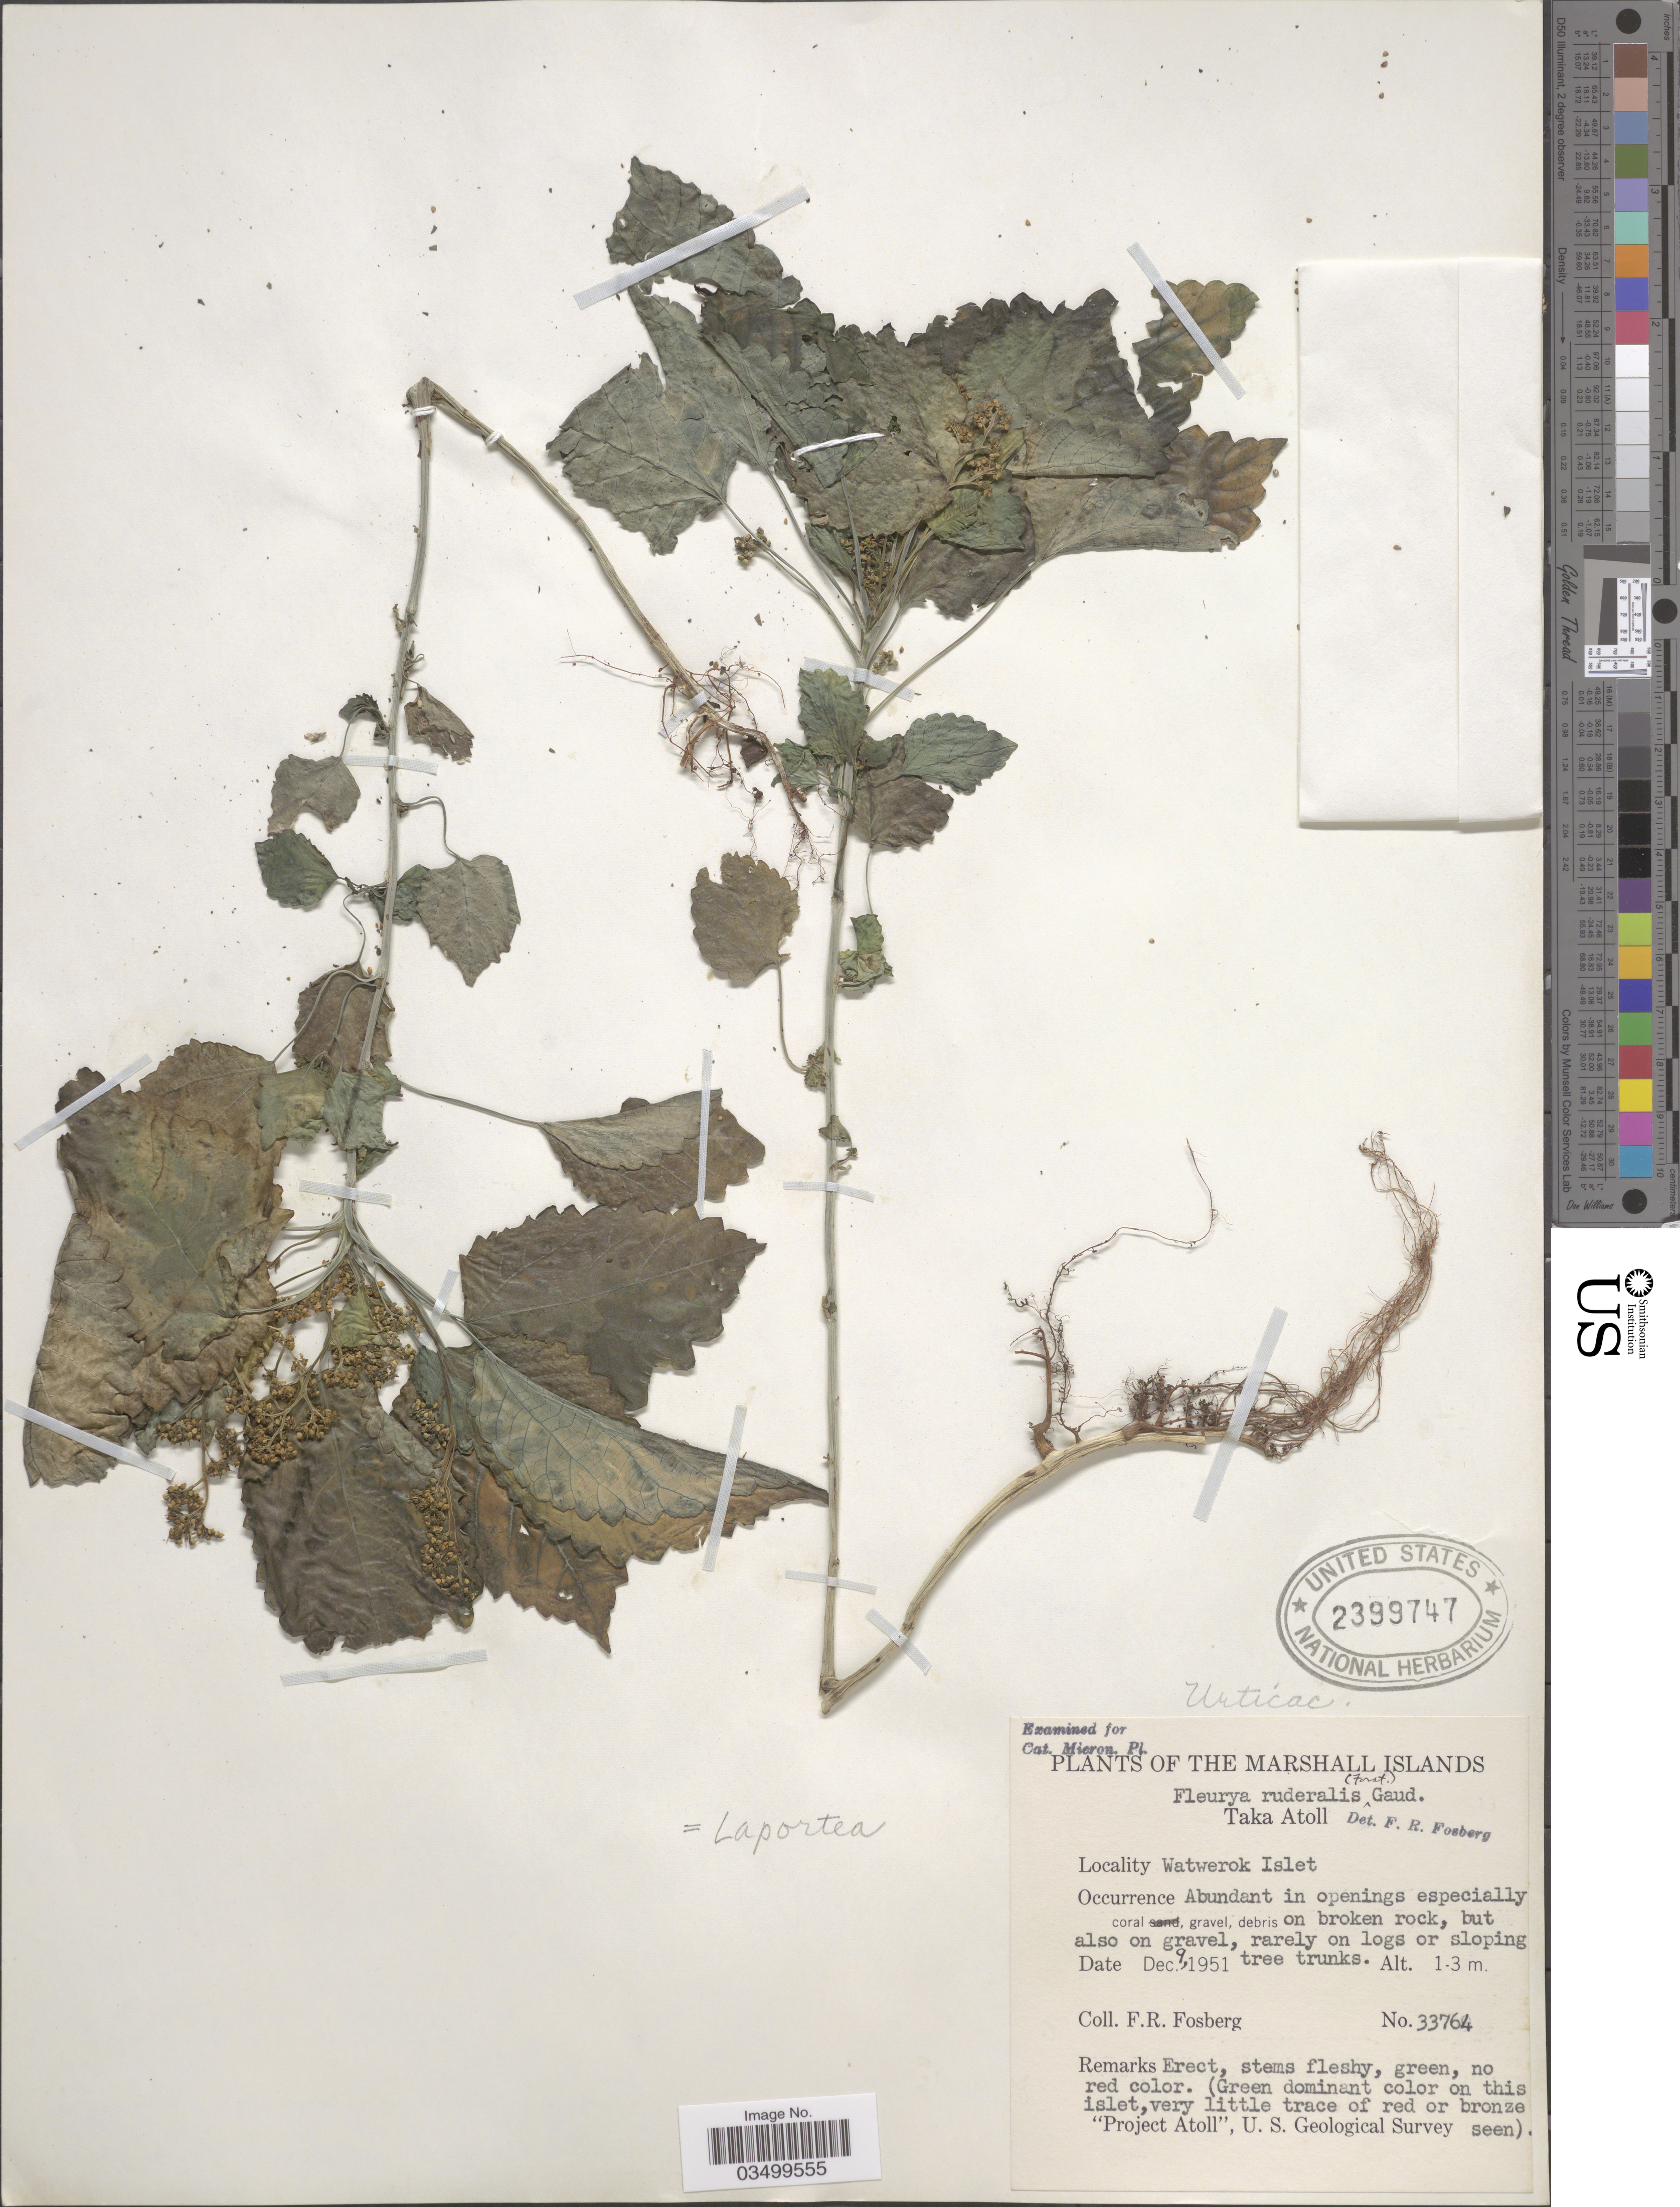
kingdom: Plantae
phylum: Tracheophyta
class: Magnoliopsida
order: Rosales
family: Urticaceae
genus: Laportea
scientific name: Laportea ruderalis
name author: (G. Forst.) Chew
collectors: F. R. Fosberg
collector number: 33764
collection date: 1951-12-09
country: Marshall Islands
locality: Taka Atoll. Watwerok Islet.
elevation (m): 1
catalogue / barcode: US 2399747